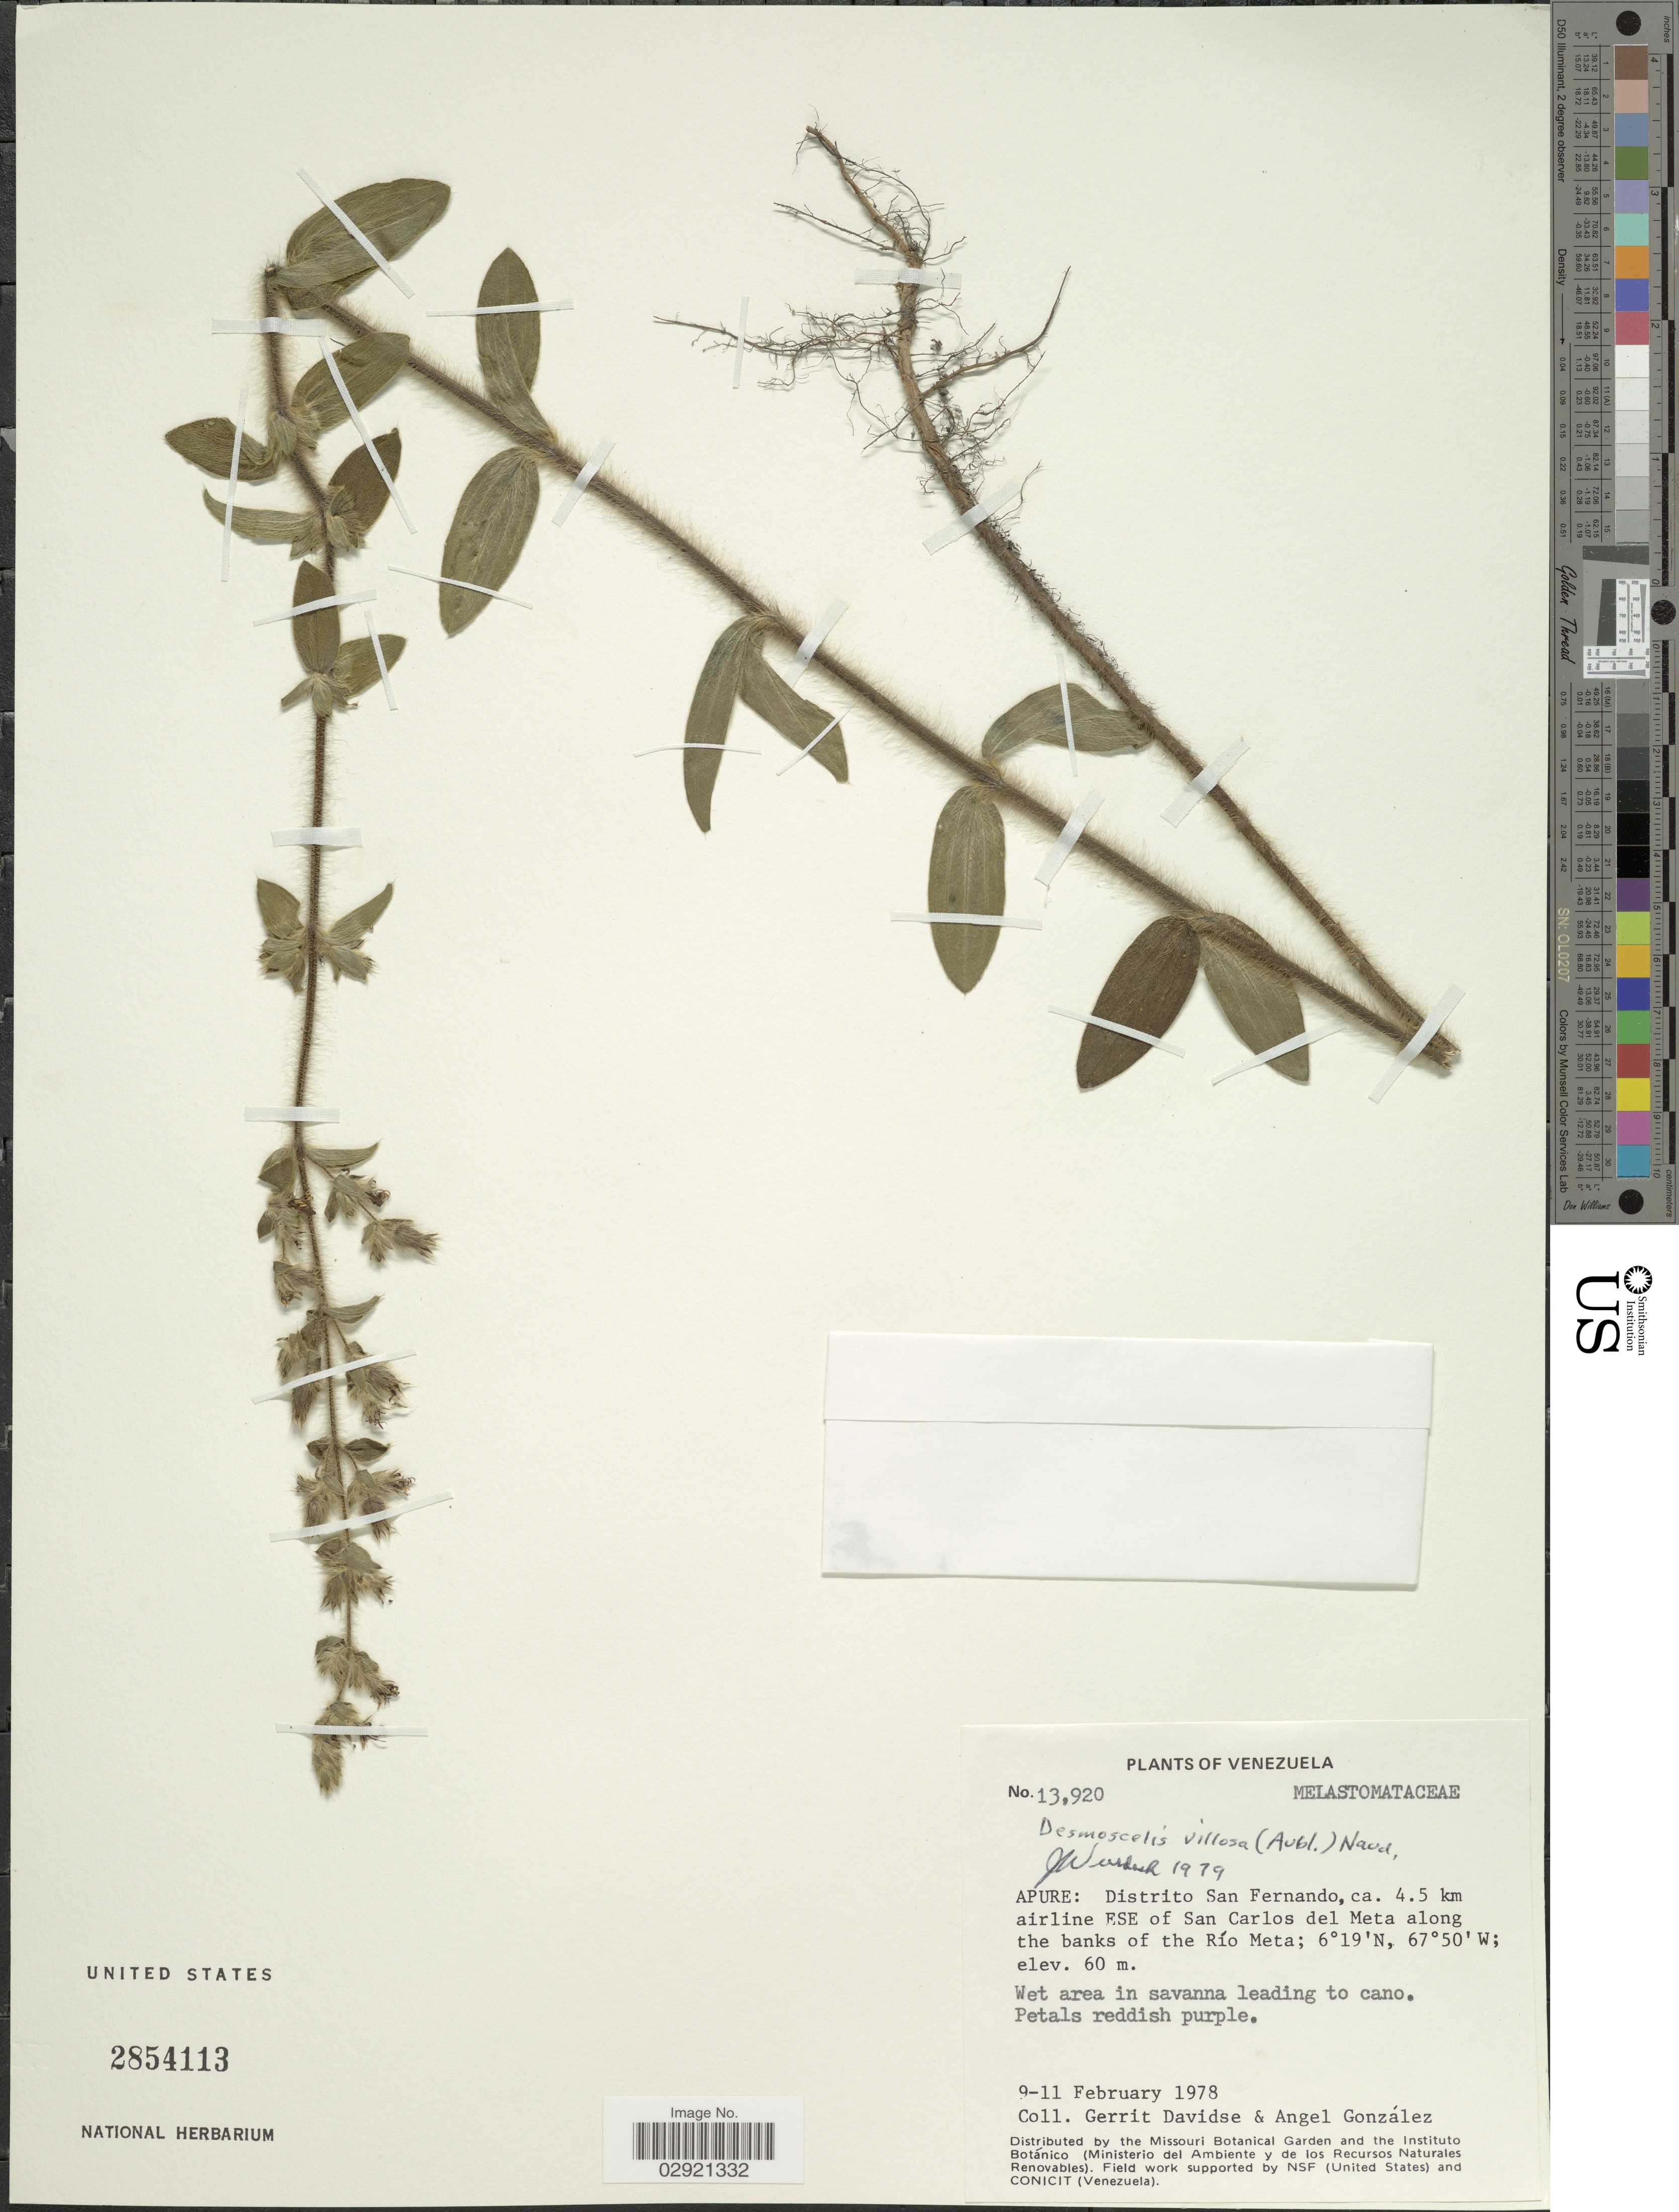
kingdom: Plantae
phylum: Tracheophyta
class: Magnoliopsida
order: Myrtales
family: Melastomataceae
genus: Desmoscelis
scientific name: Desmoscelis villosa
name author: (Aubl.) Naudin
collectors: G. Davidse & A. C. González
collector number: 13920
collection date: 1978-02-09/1978-02-11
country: Venezuela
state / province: Apure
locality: Distrito San Fernando, ca. 4.5 km airline ESE of San Carlos del Meta along the banks of the Río Meta.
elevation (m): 60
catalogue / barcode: US 2854113